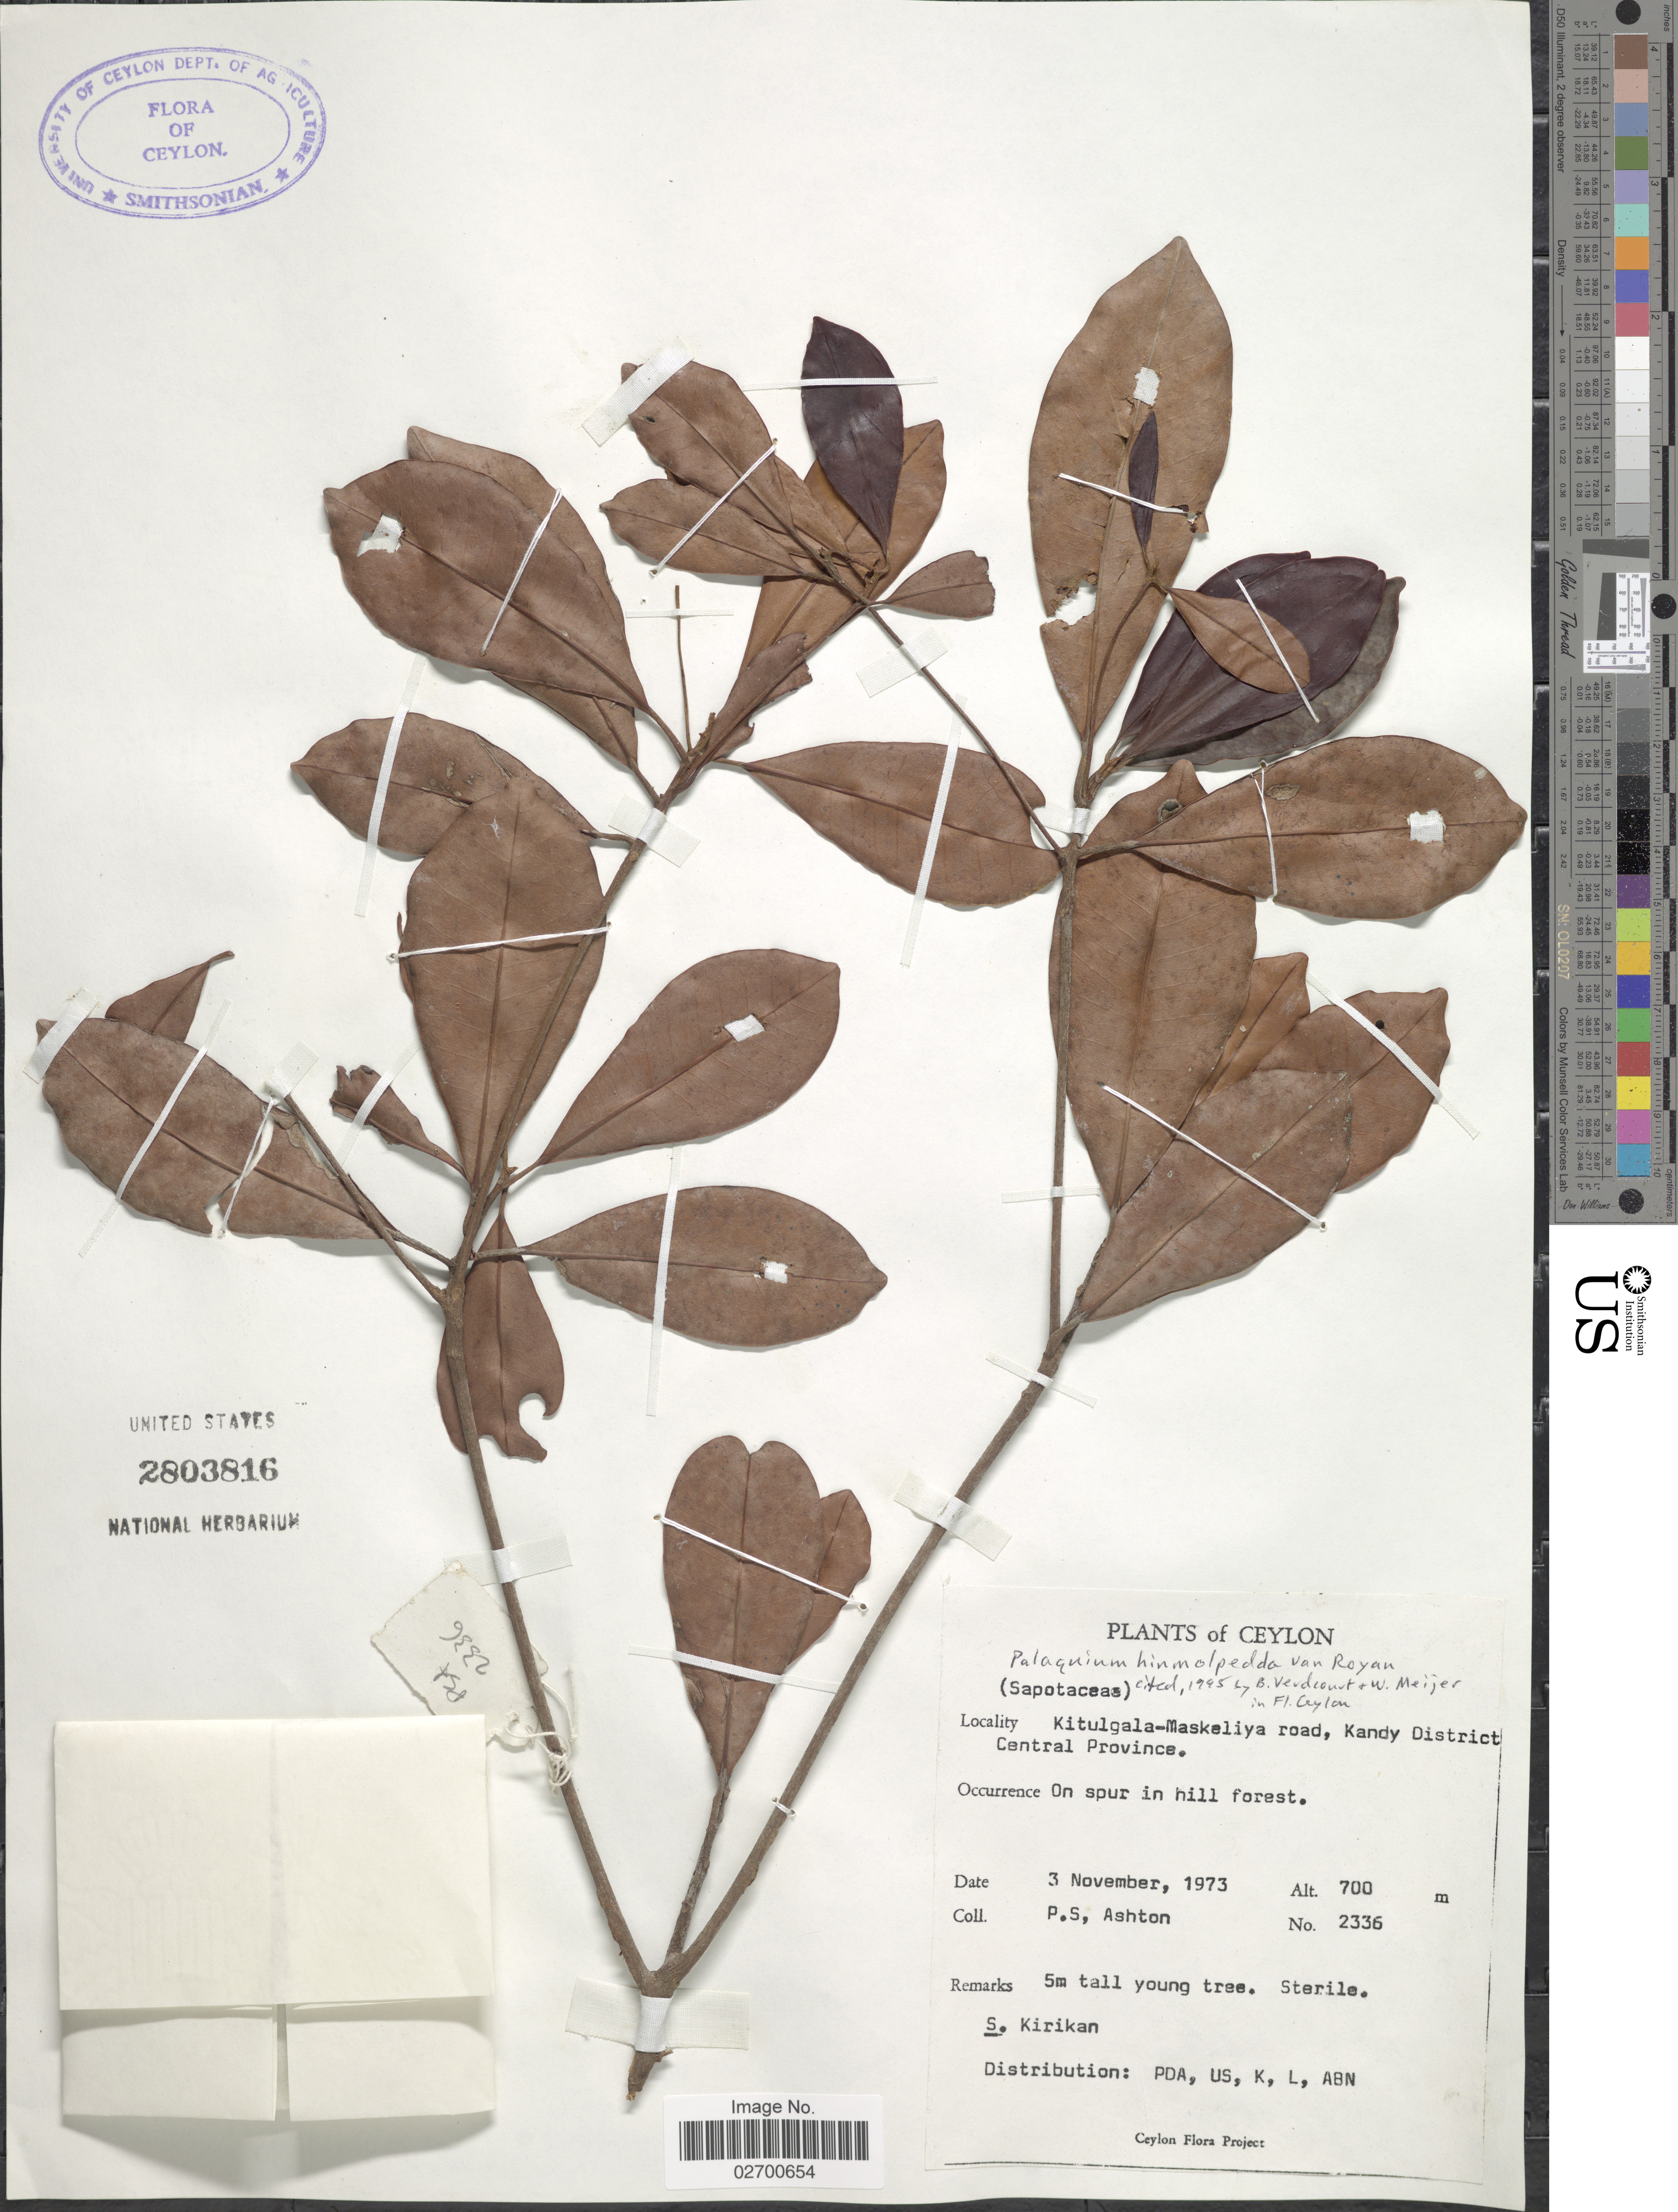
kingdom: Plantae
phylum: Tracheophyta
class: Magnoliopsida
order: Ericales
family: Sapotaceae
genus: Palaquium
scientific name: Palaquium hinmolpedda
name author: P. Royen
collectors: P. S. Ashton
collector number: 2336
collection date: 1973-11-03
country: Sri Lanka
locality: Ceylon, Kitulgala-Maskeliya road, Kandy District, Central Province.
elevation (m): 700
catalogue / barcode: US 2803816